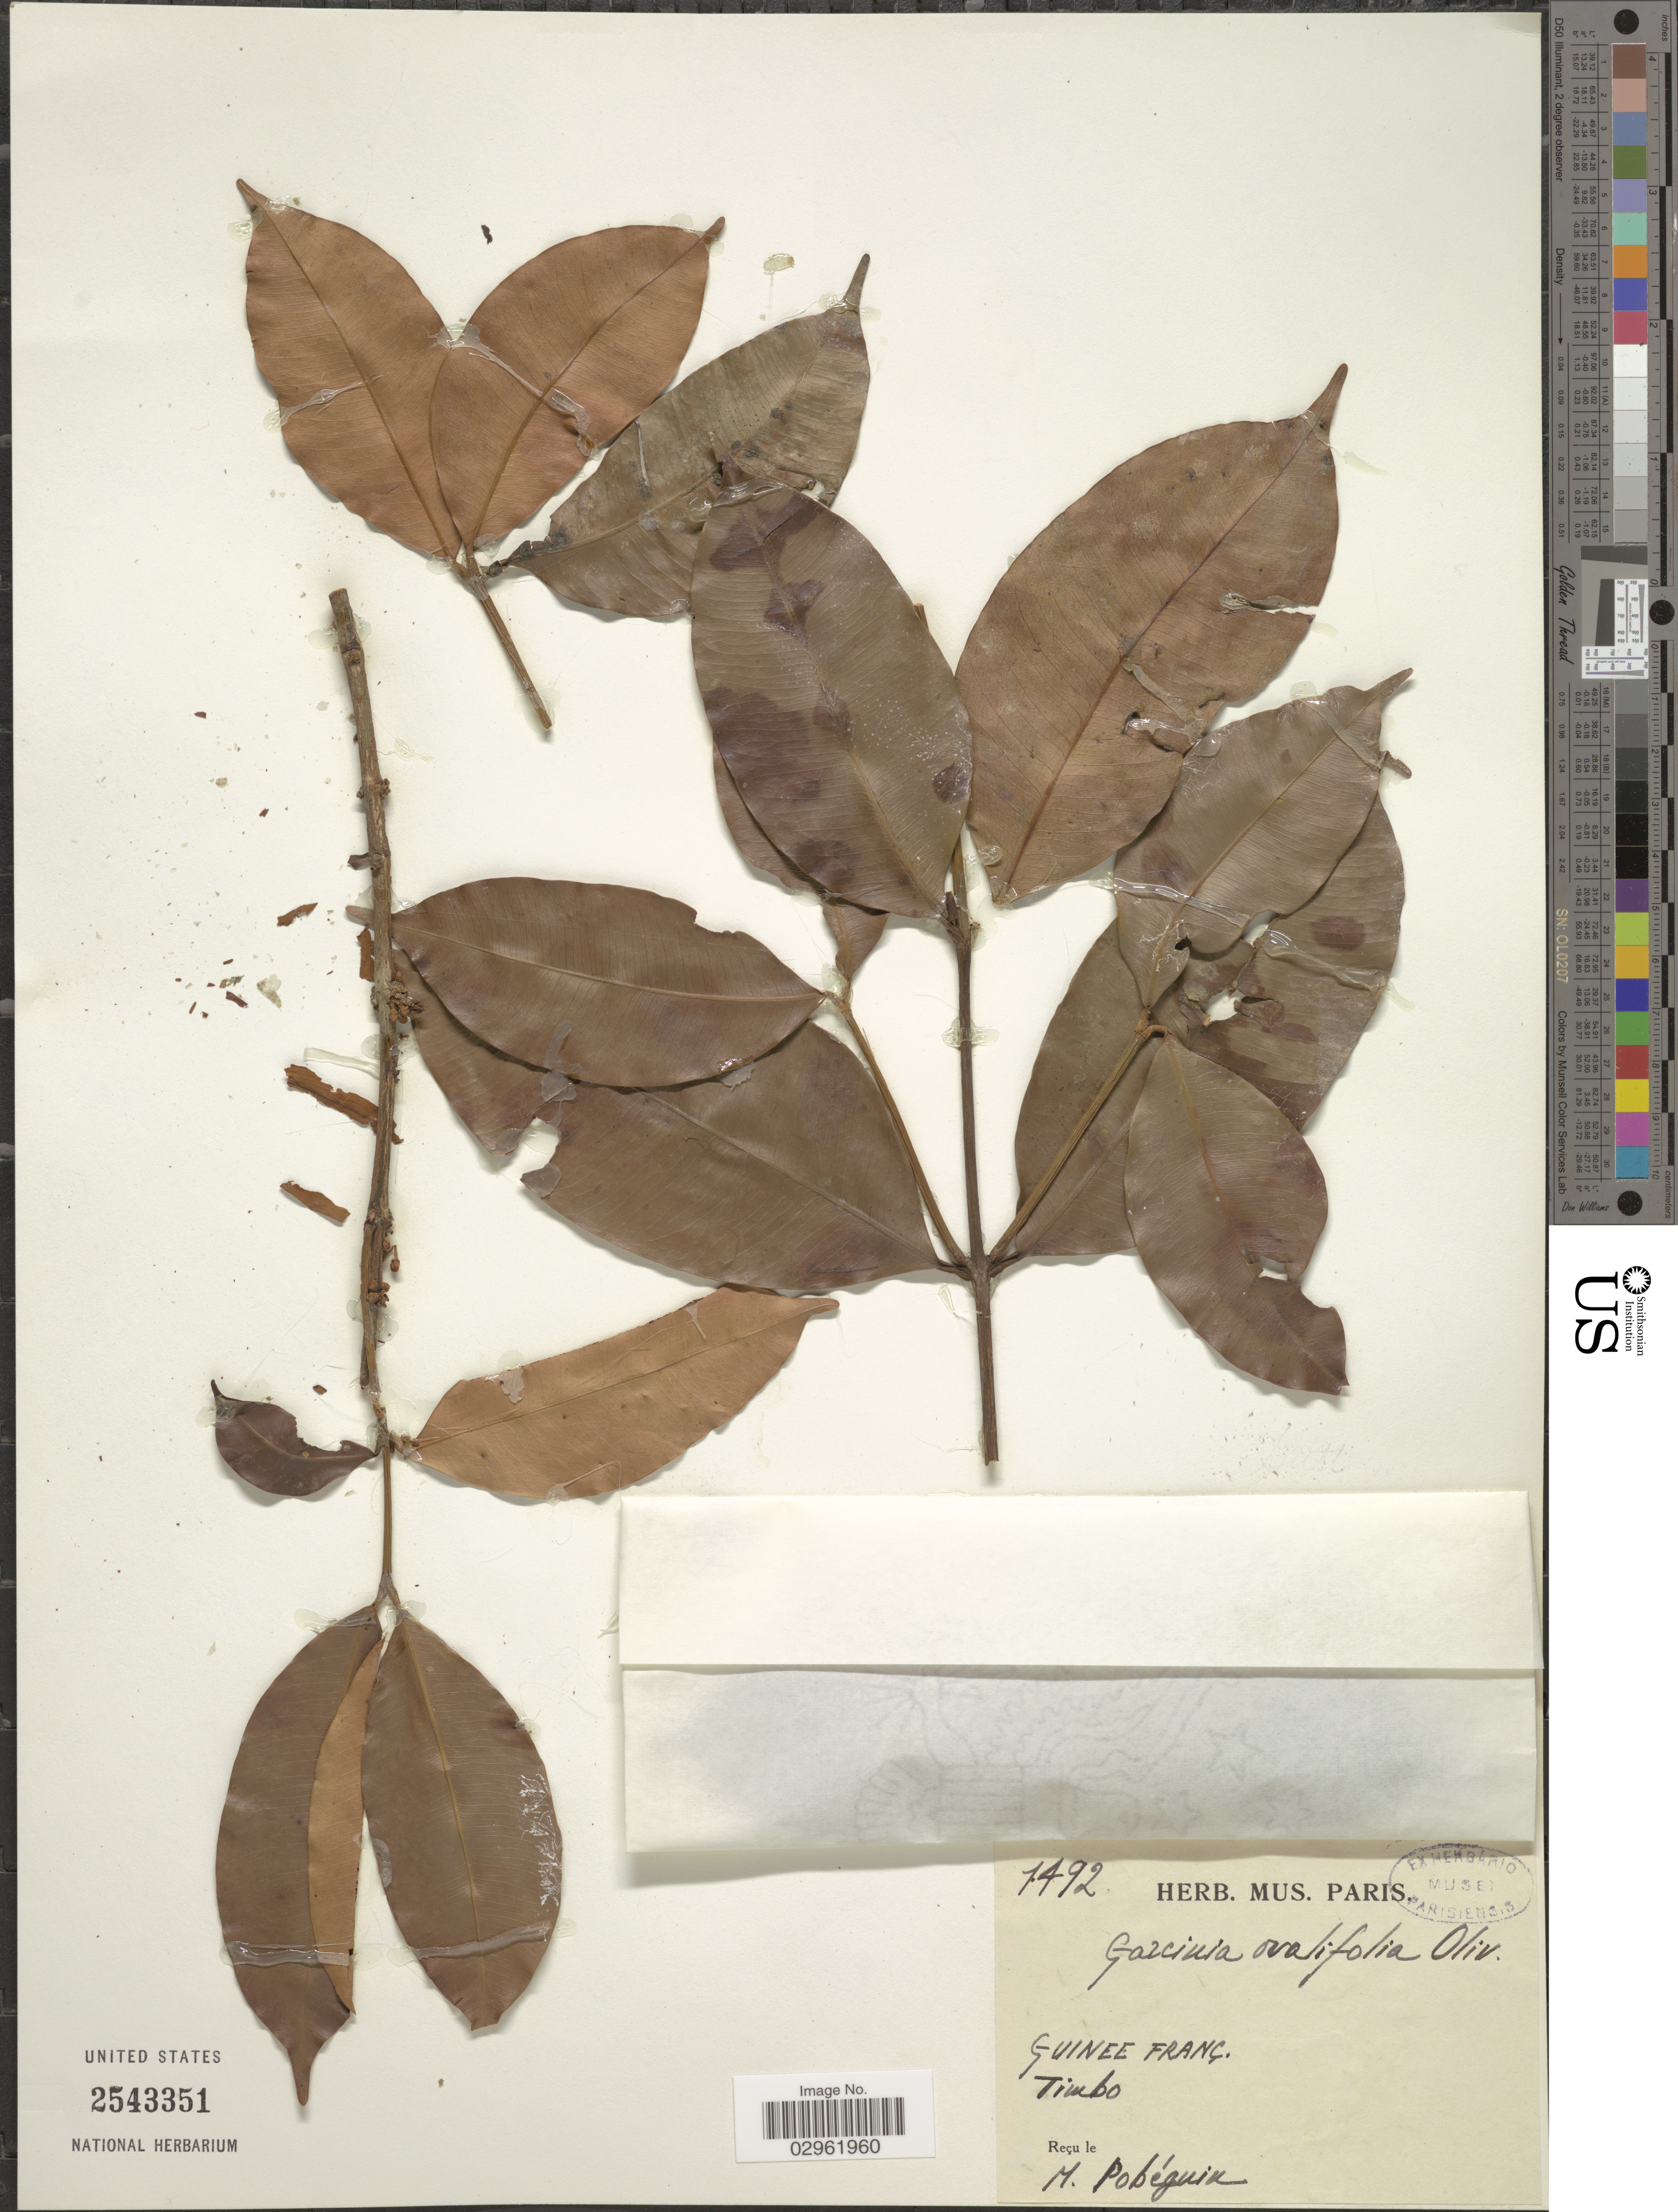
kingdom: Plantae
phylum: Tracheophyta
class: Magnoliopsida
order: Malpighiales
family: Clusiaceae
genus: Garcinia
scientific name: Garcinia ovalifolia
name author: Oliv.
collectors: H. Pobequin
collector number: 1492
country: French Guiana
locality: Timbo.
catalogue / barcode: US 2543351